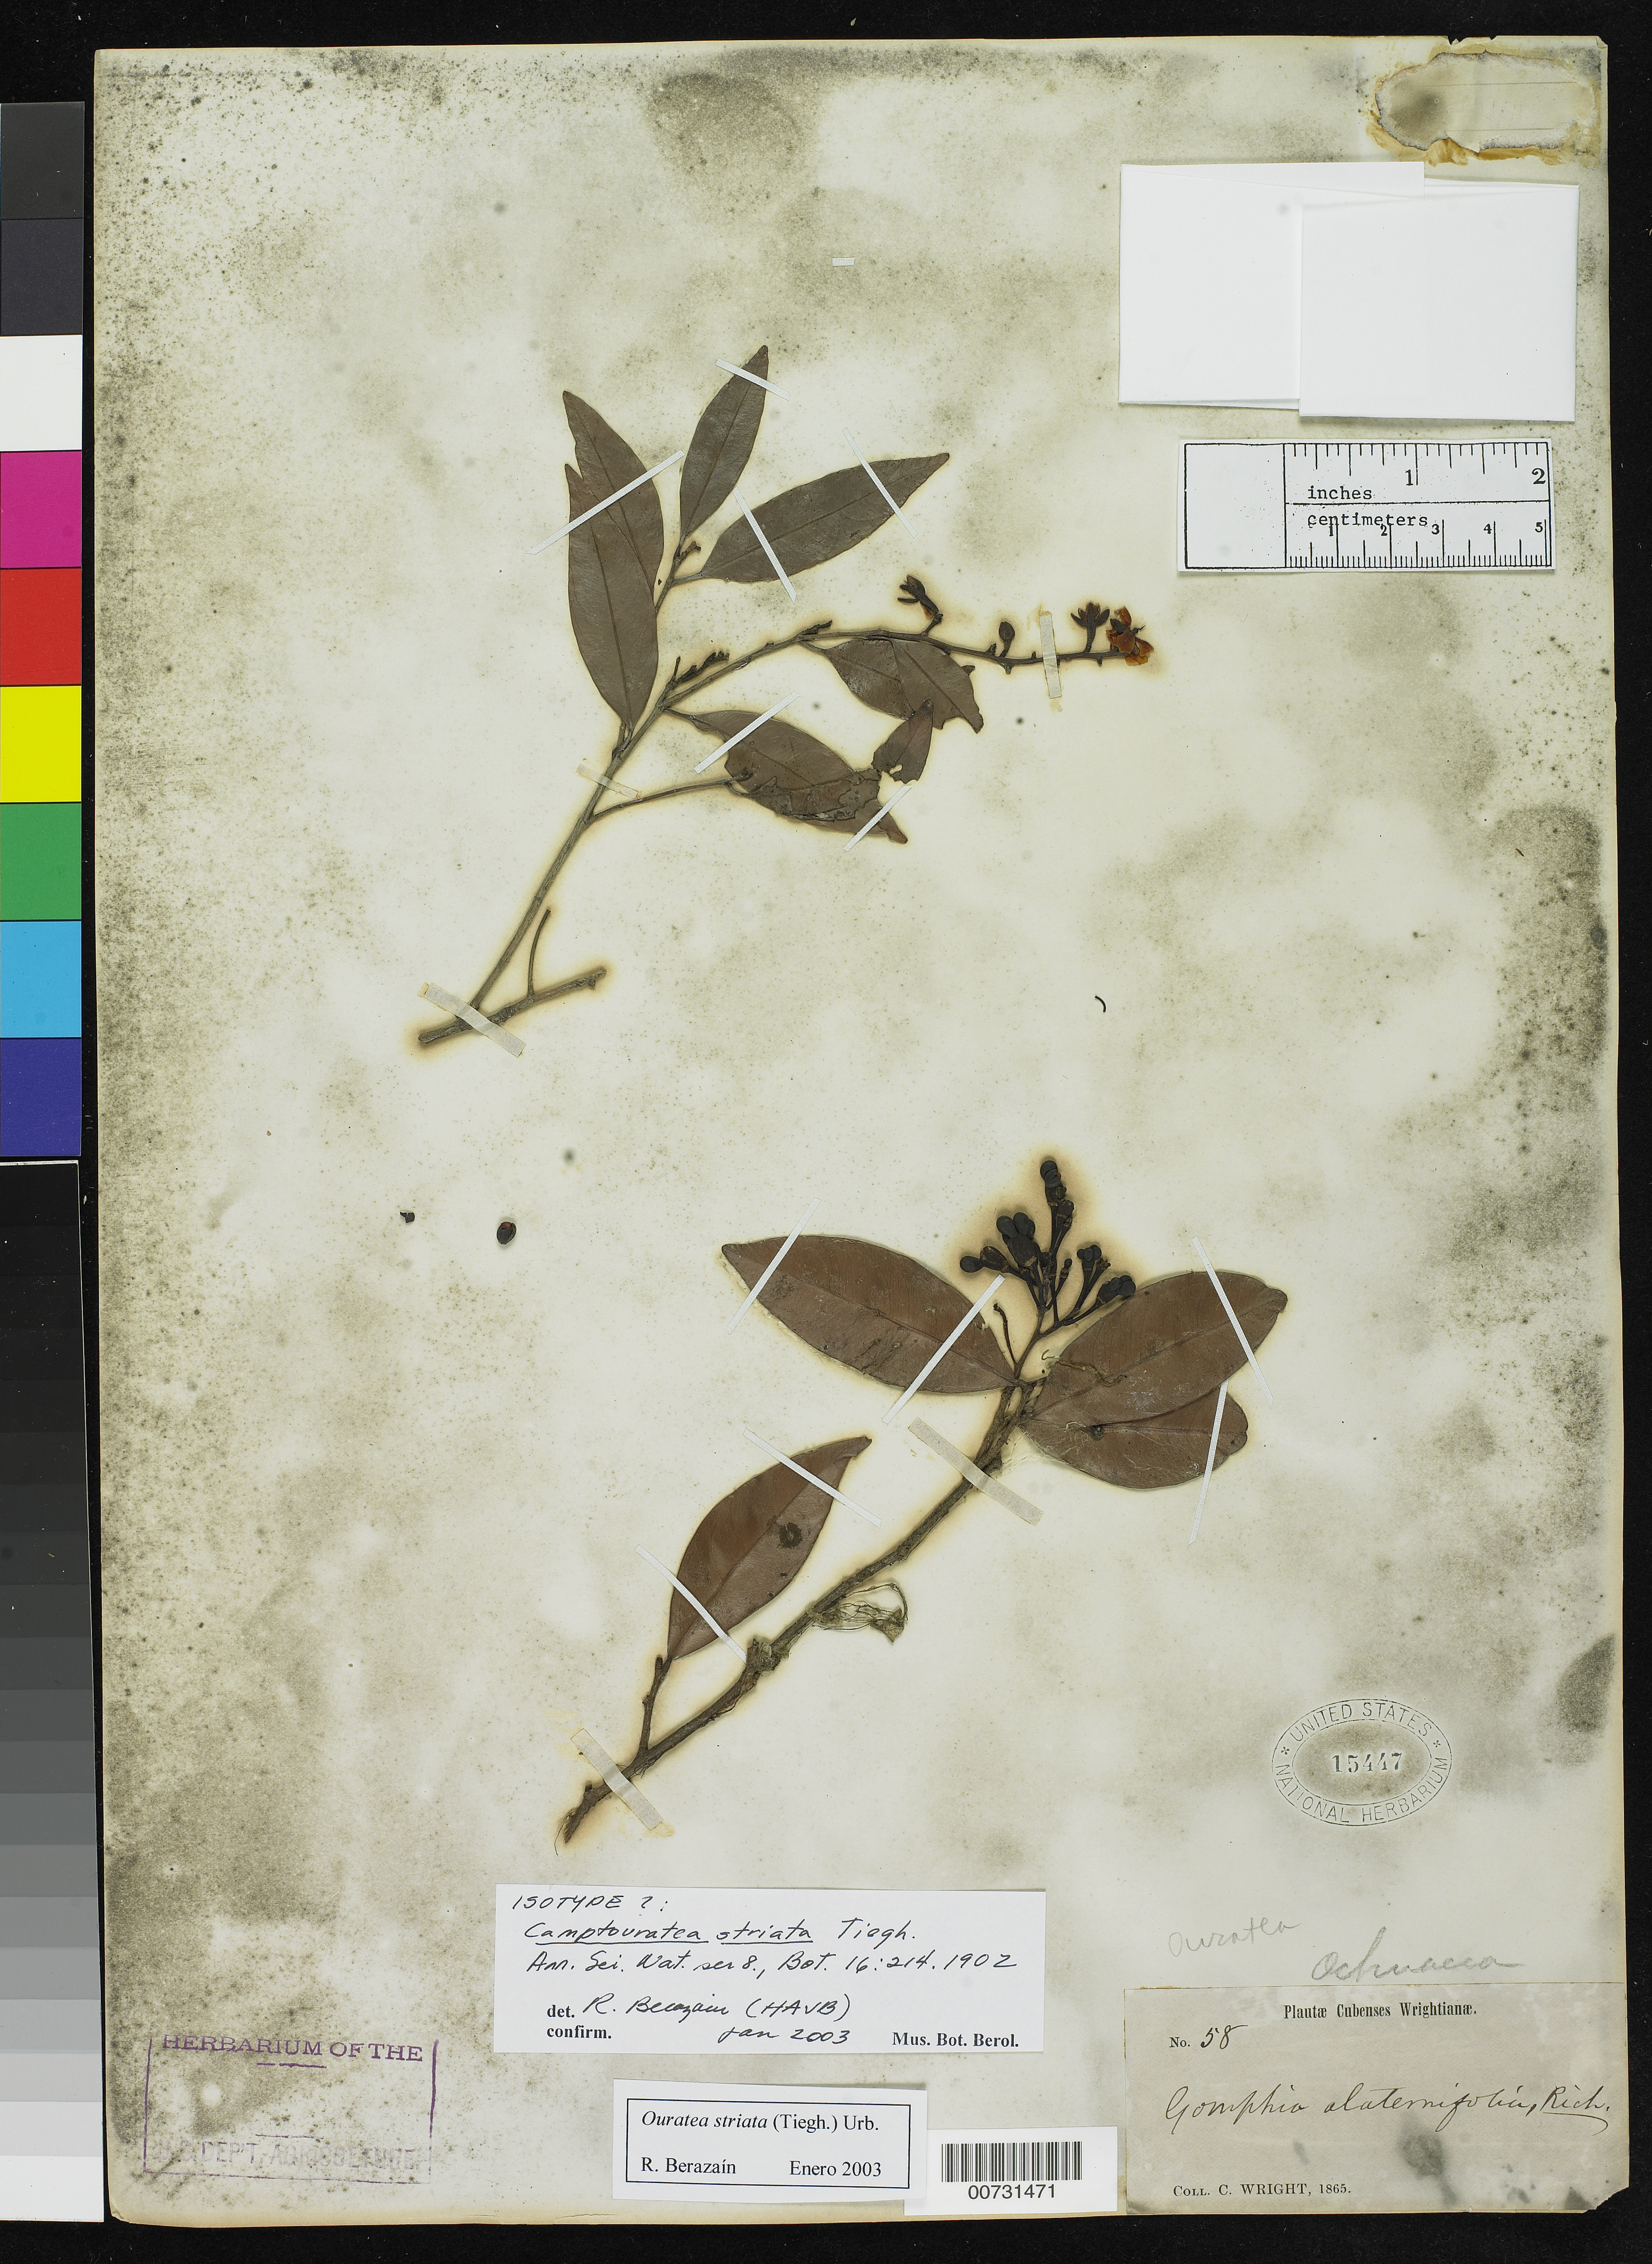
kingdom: Plantae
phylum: Tracheophyta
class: Magnoliopsida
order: Malpighiales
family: Ochnaceae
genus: Camptouratea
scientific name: Camptouratea striata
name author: Tiegh.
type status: Possible Isotype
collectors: C. Wright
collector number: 58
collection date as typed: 1865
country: Cuba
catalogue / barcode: US 15447